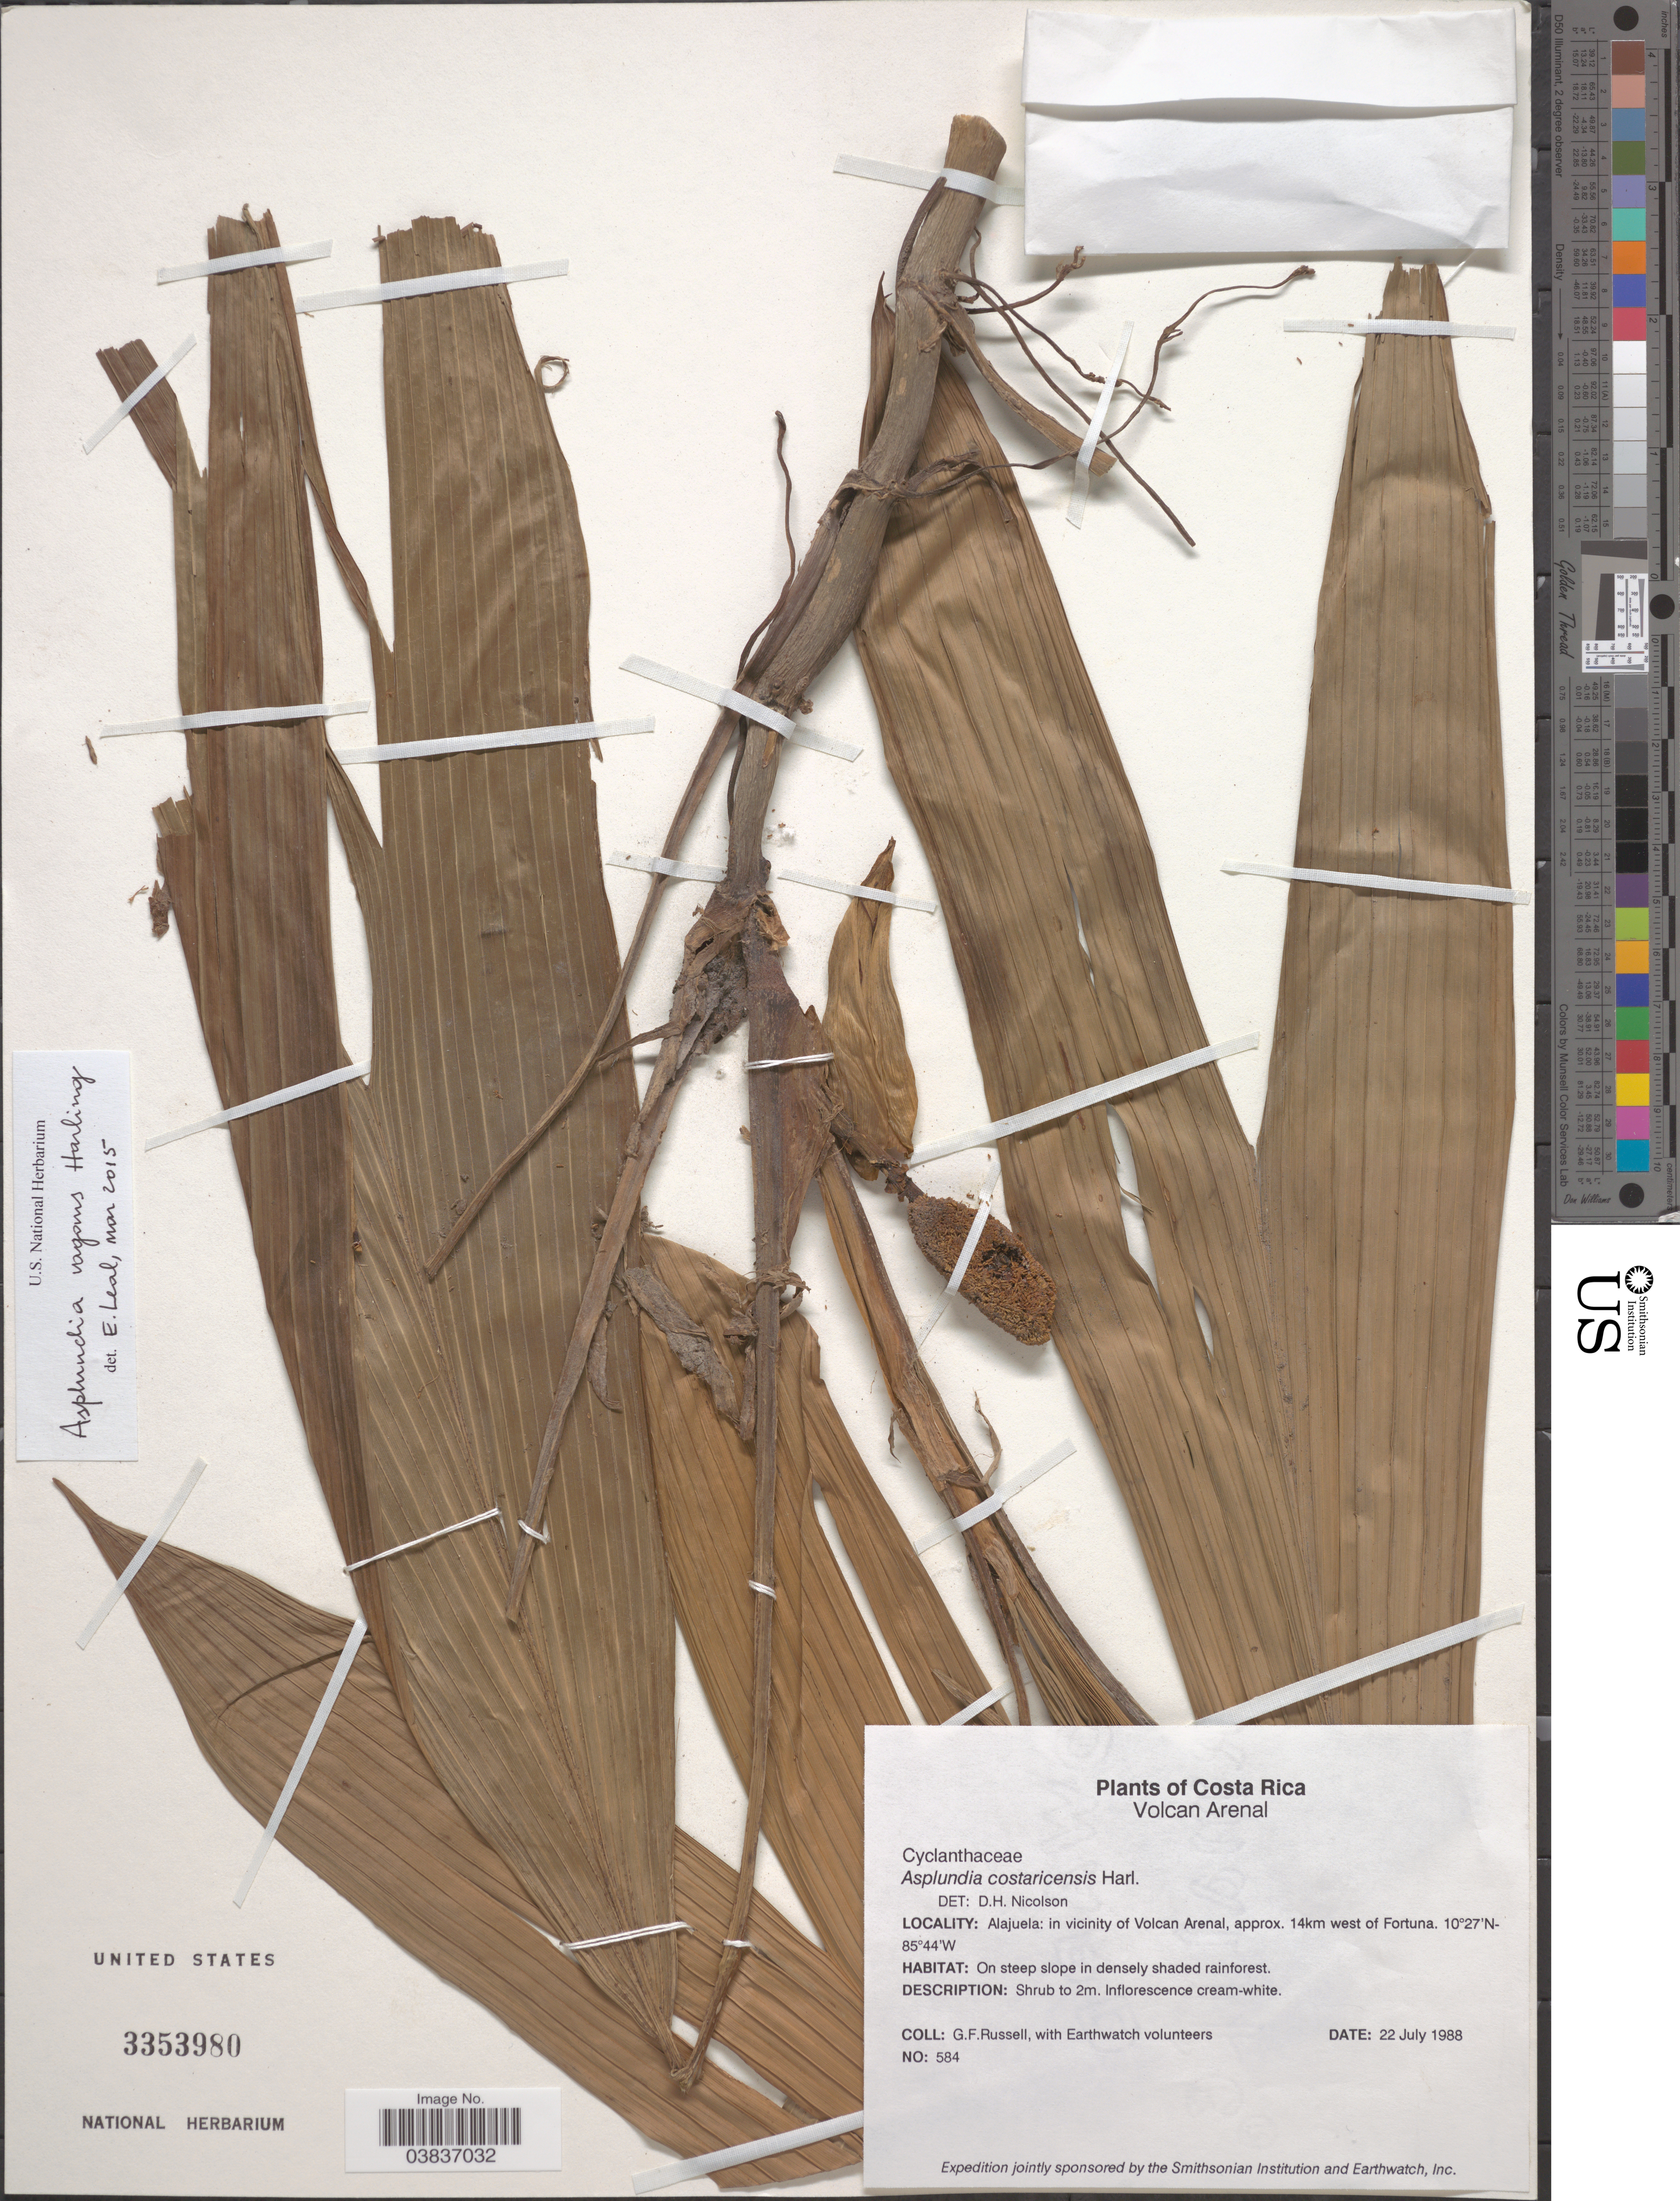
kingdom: Plantae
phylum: Tracheophyta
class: Liliopsida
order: Pandanales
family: Cyclanthaceae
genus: Asplundia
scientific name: Asplundia vagans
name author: Harling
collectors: G. Russell & Earthwatch Volunteers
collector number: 584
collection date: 1988-07-22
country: Costa Rica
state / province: Alajuela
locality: Volcan Arenal. In vicinity of Volcan Arenal, approx. 14km west of Fortuna.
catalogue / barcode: US 3353980